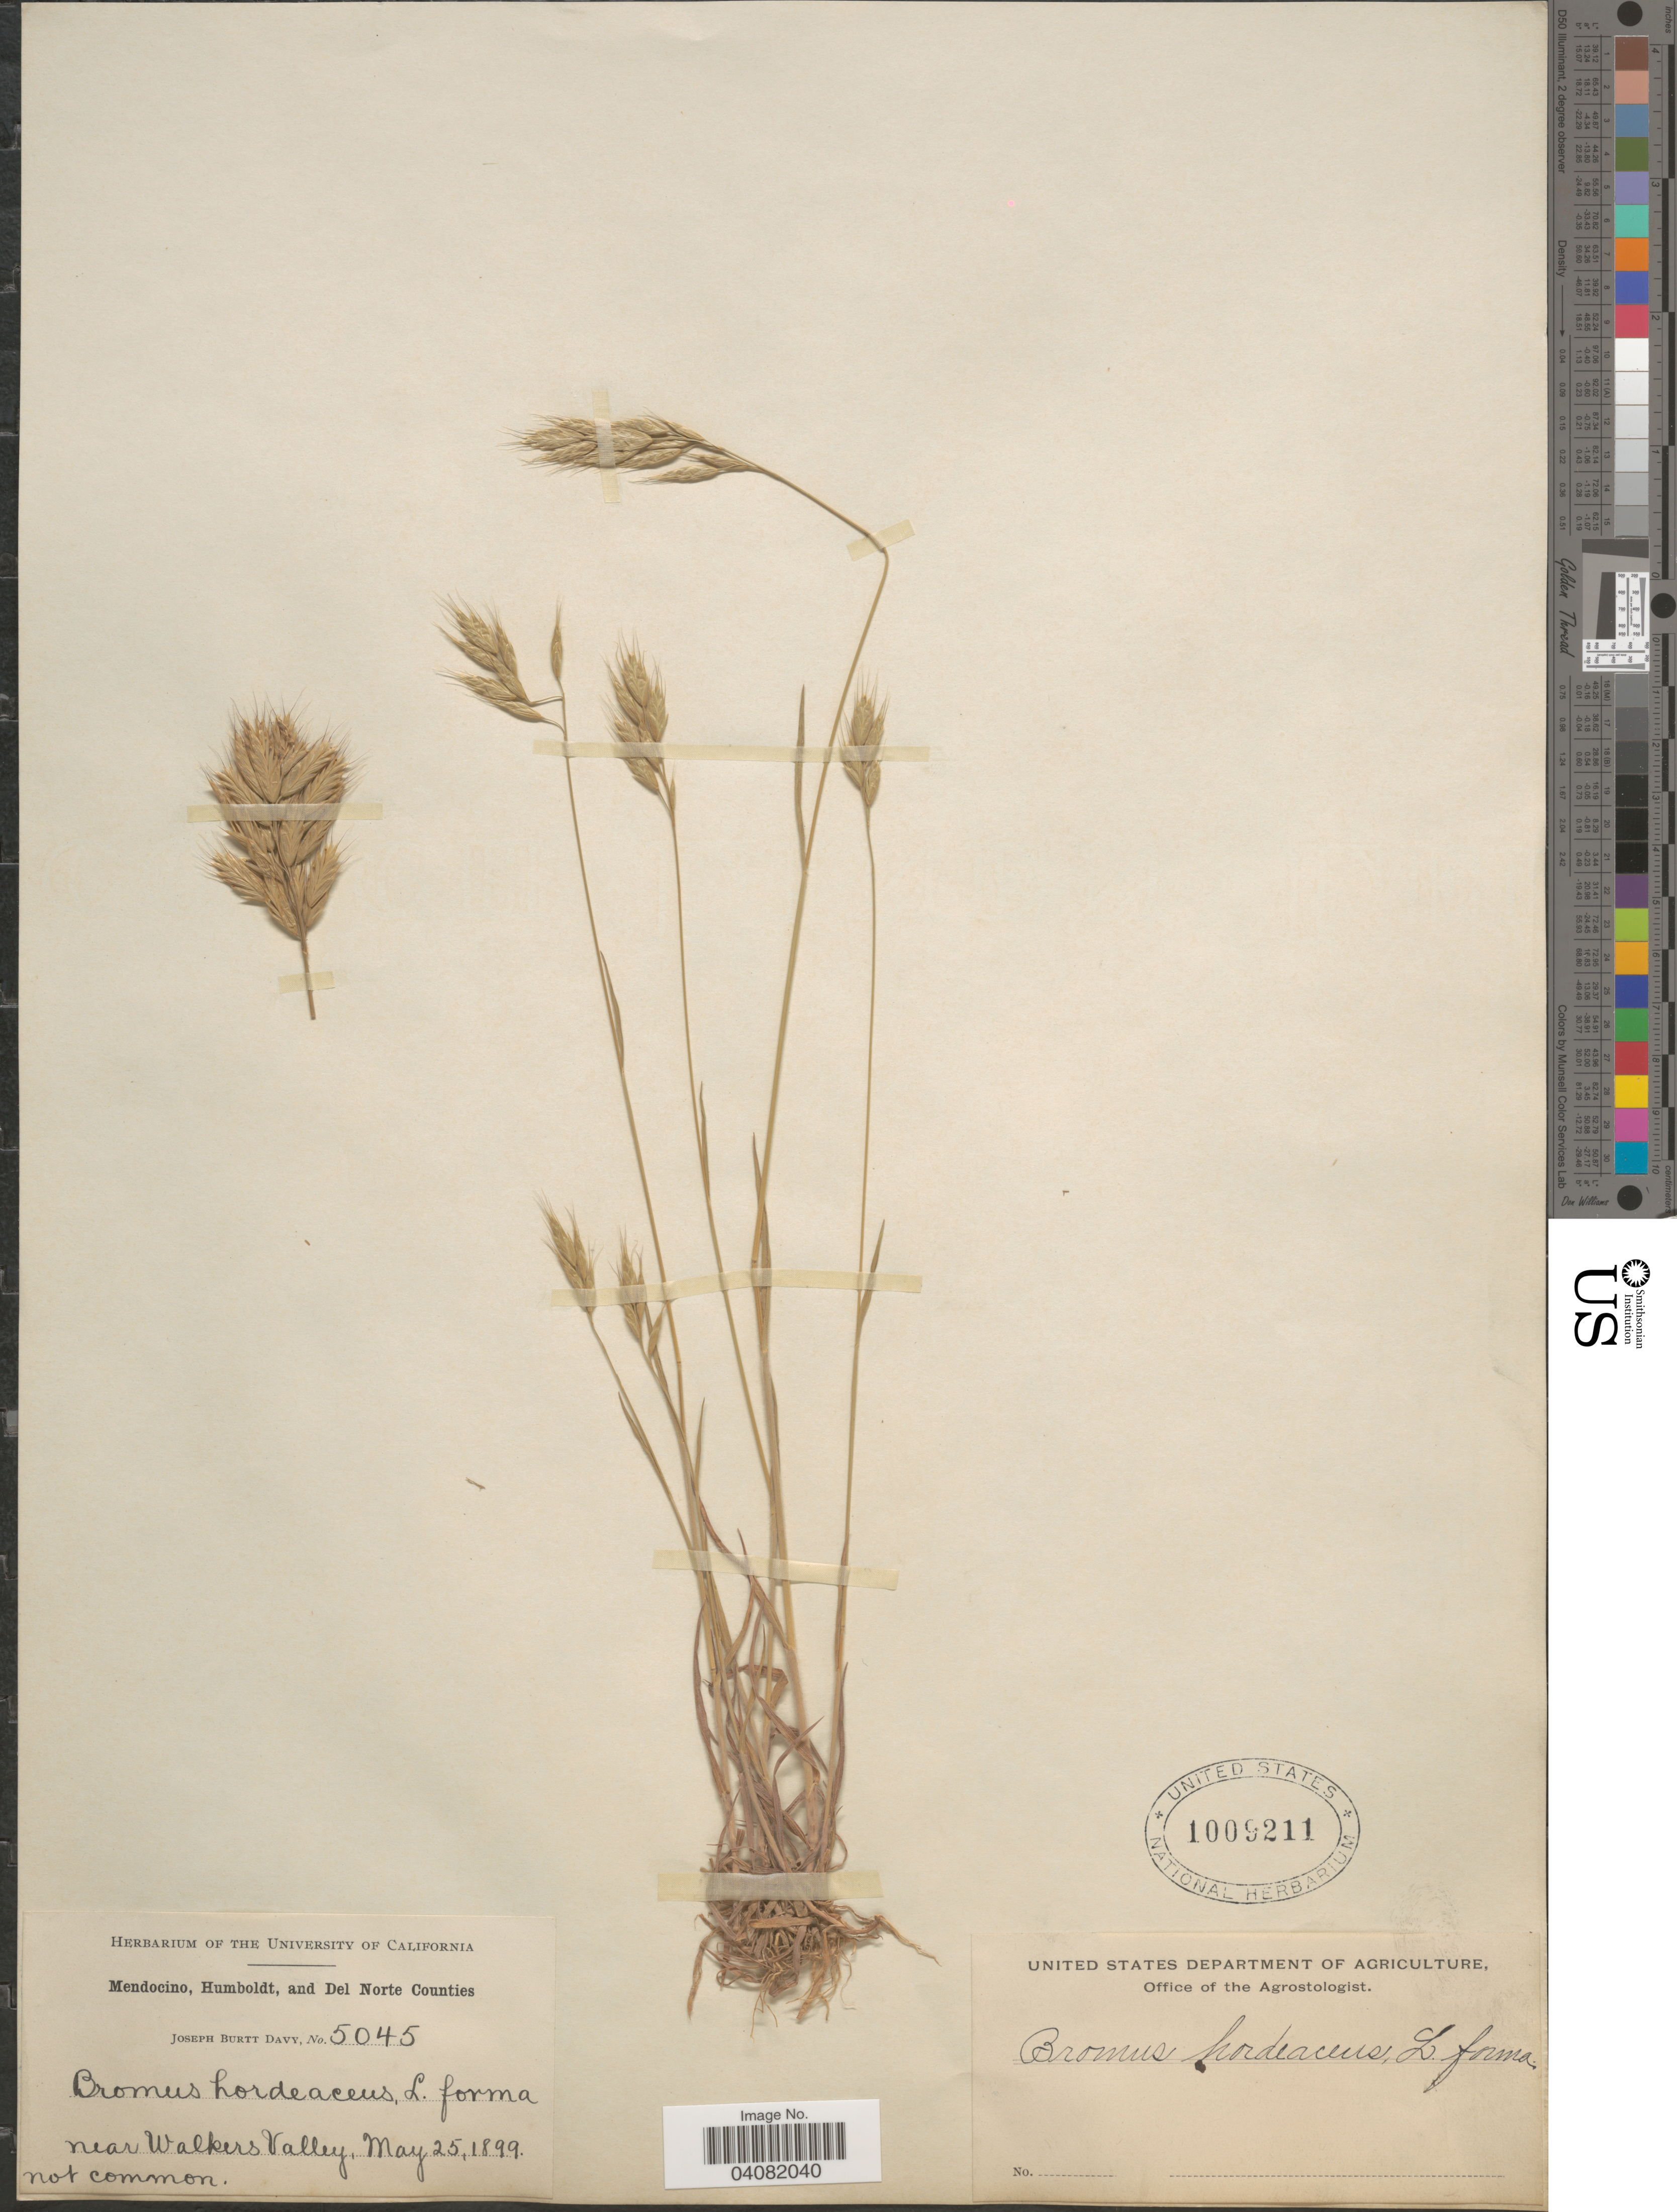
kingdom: Plantae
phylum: Tracheophyta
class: Liliopsida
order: Poales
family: Poaceae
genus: Bromus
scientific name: Bromus hordeaceus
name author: L.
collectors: J. Burtt Davy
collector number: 5045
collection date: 1899-05-25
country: United States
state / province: California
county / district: Del Norte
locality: Mendocino, Humboldt, and Del Norte County. Near Walkers Valley.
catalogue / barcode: US 1009211